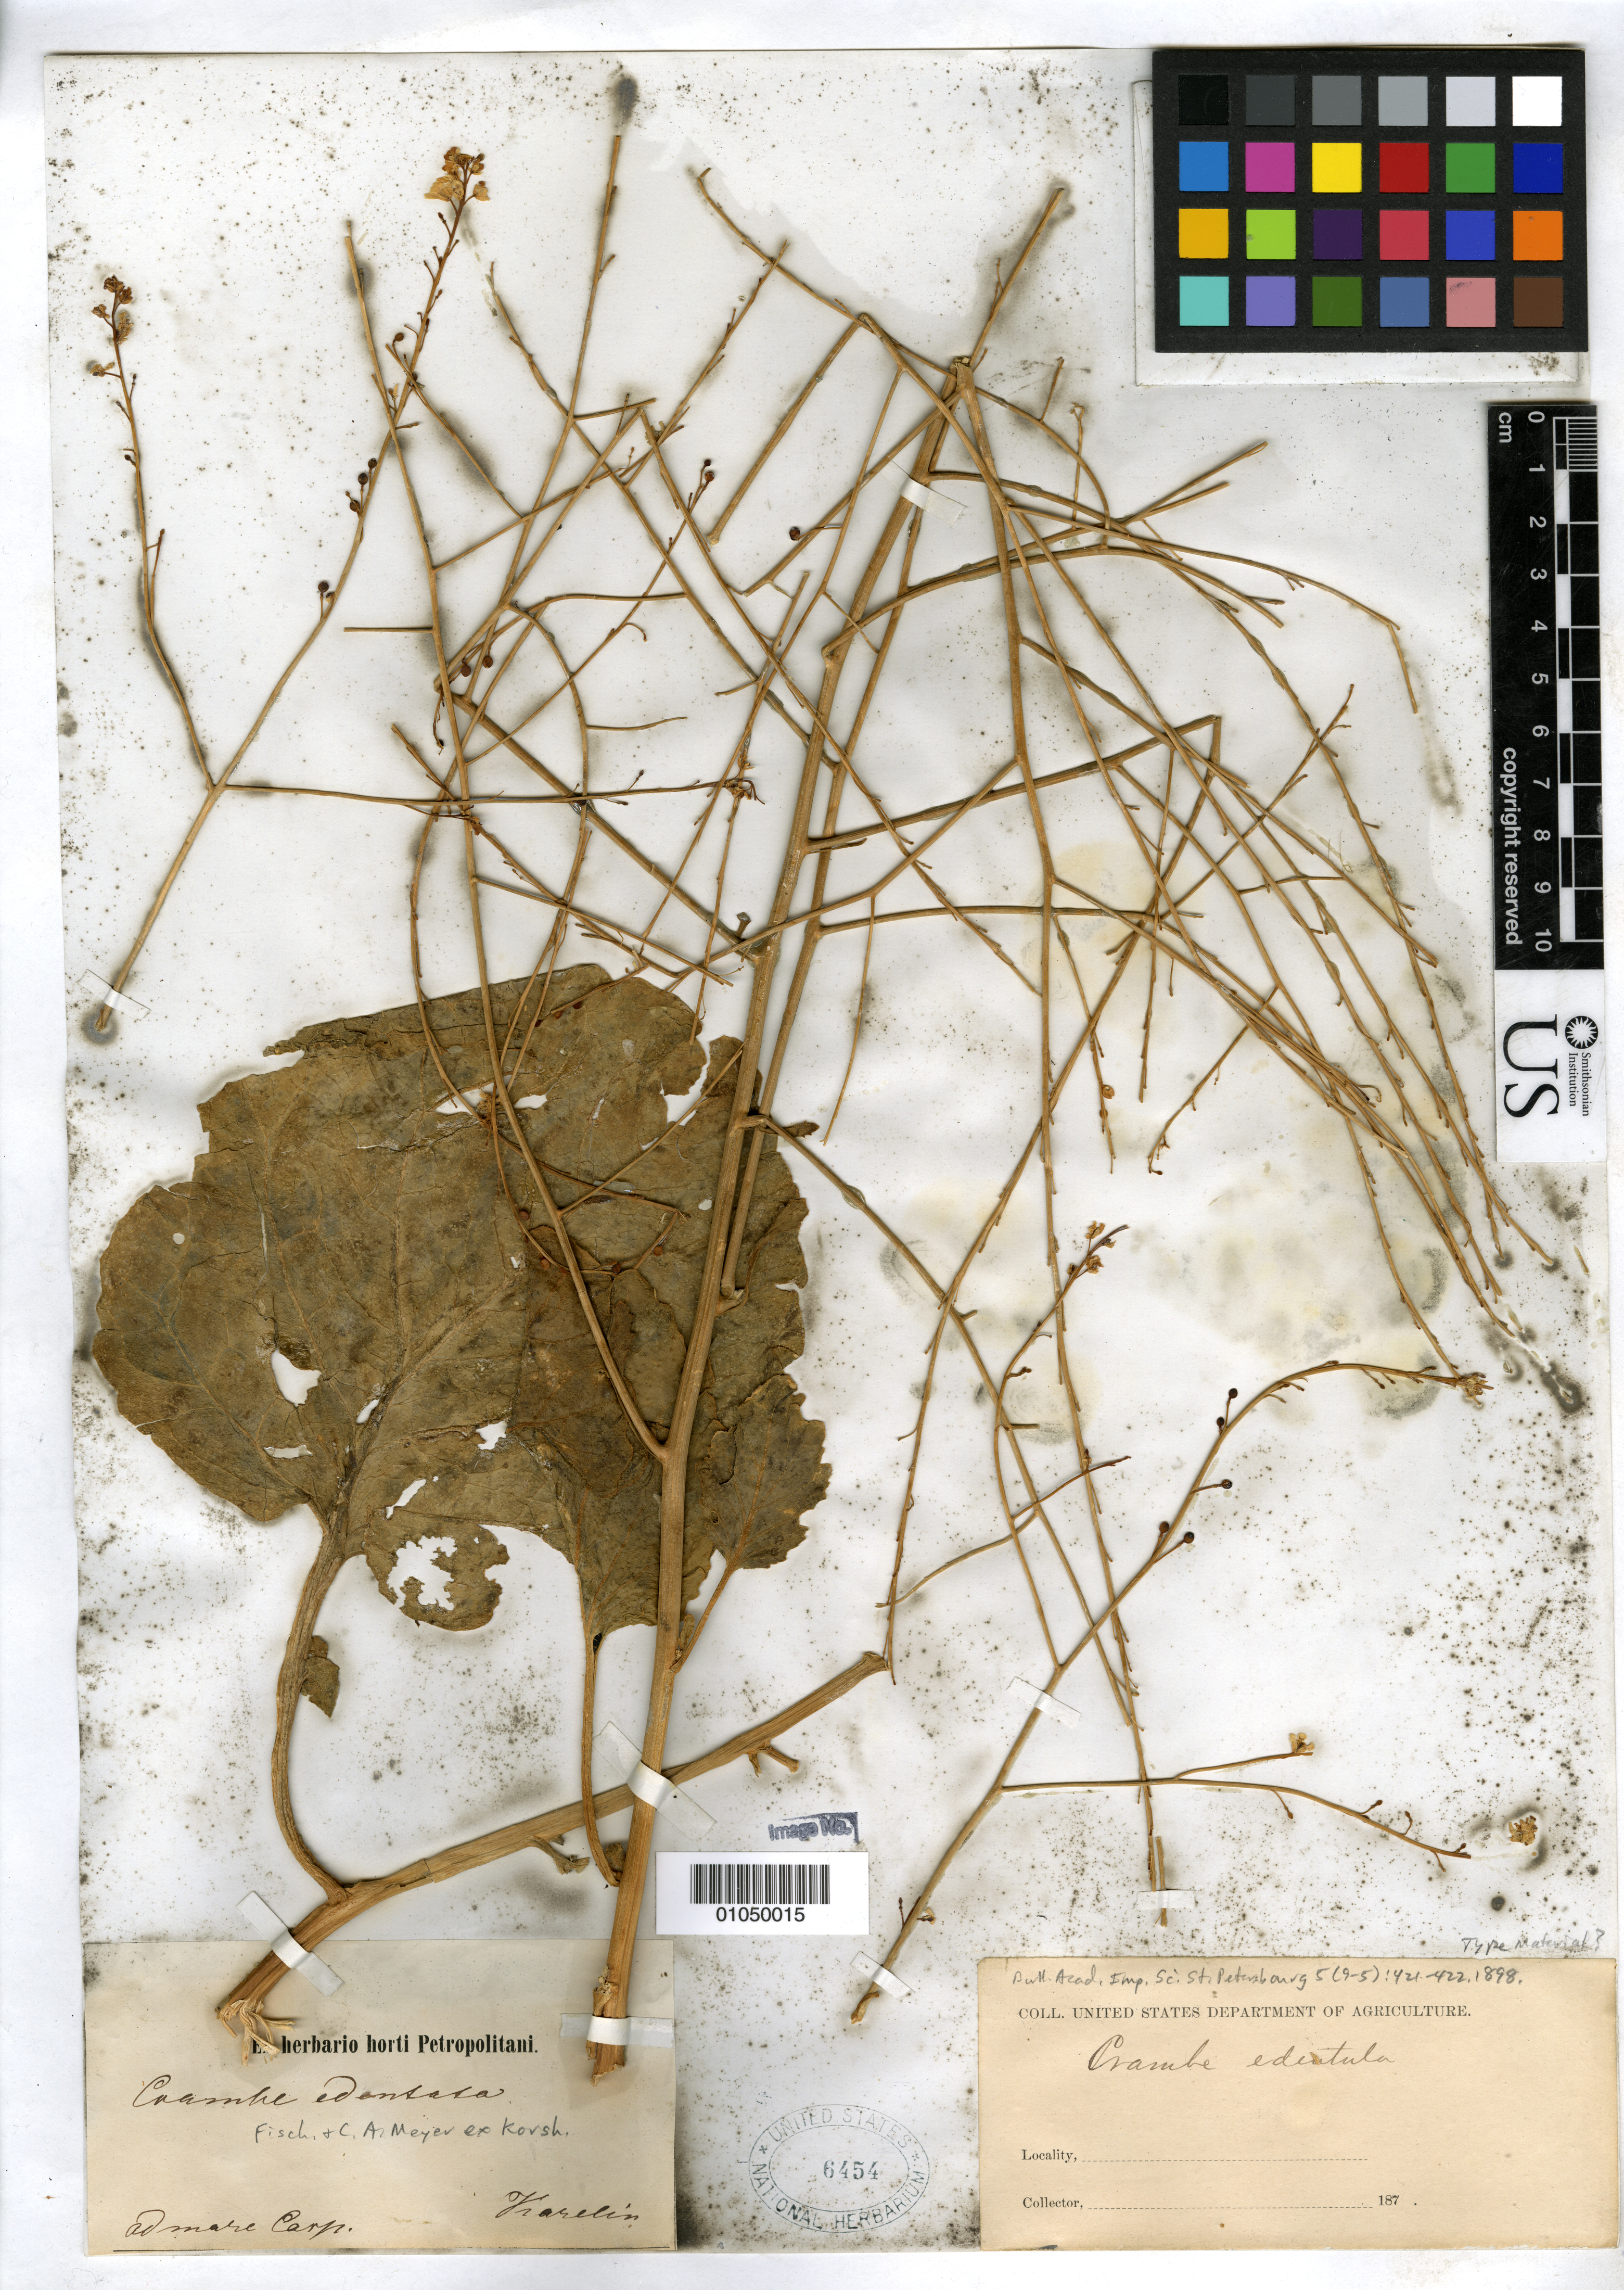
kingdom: Plantae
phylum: Tracheophyta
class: Magnoliopsida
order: Brassicales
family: Brassicaceae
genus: Crambe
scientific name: Crambe edentula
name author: Fisch. & C.A. Mey. ex Korsh.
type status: Possible Syntype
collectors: G. S. Karelin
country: Turkmenistan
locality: Ad mare Carp. [protologue, "In Turcomania boreali a Karelin deteca (sine loci indicatione), dein a Becker prope Kisyl-Arwat lecta. Ipse sub m. Balchany in decliviis argillosis observavi…."]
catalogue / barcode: US 6454